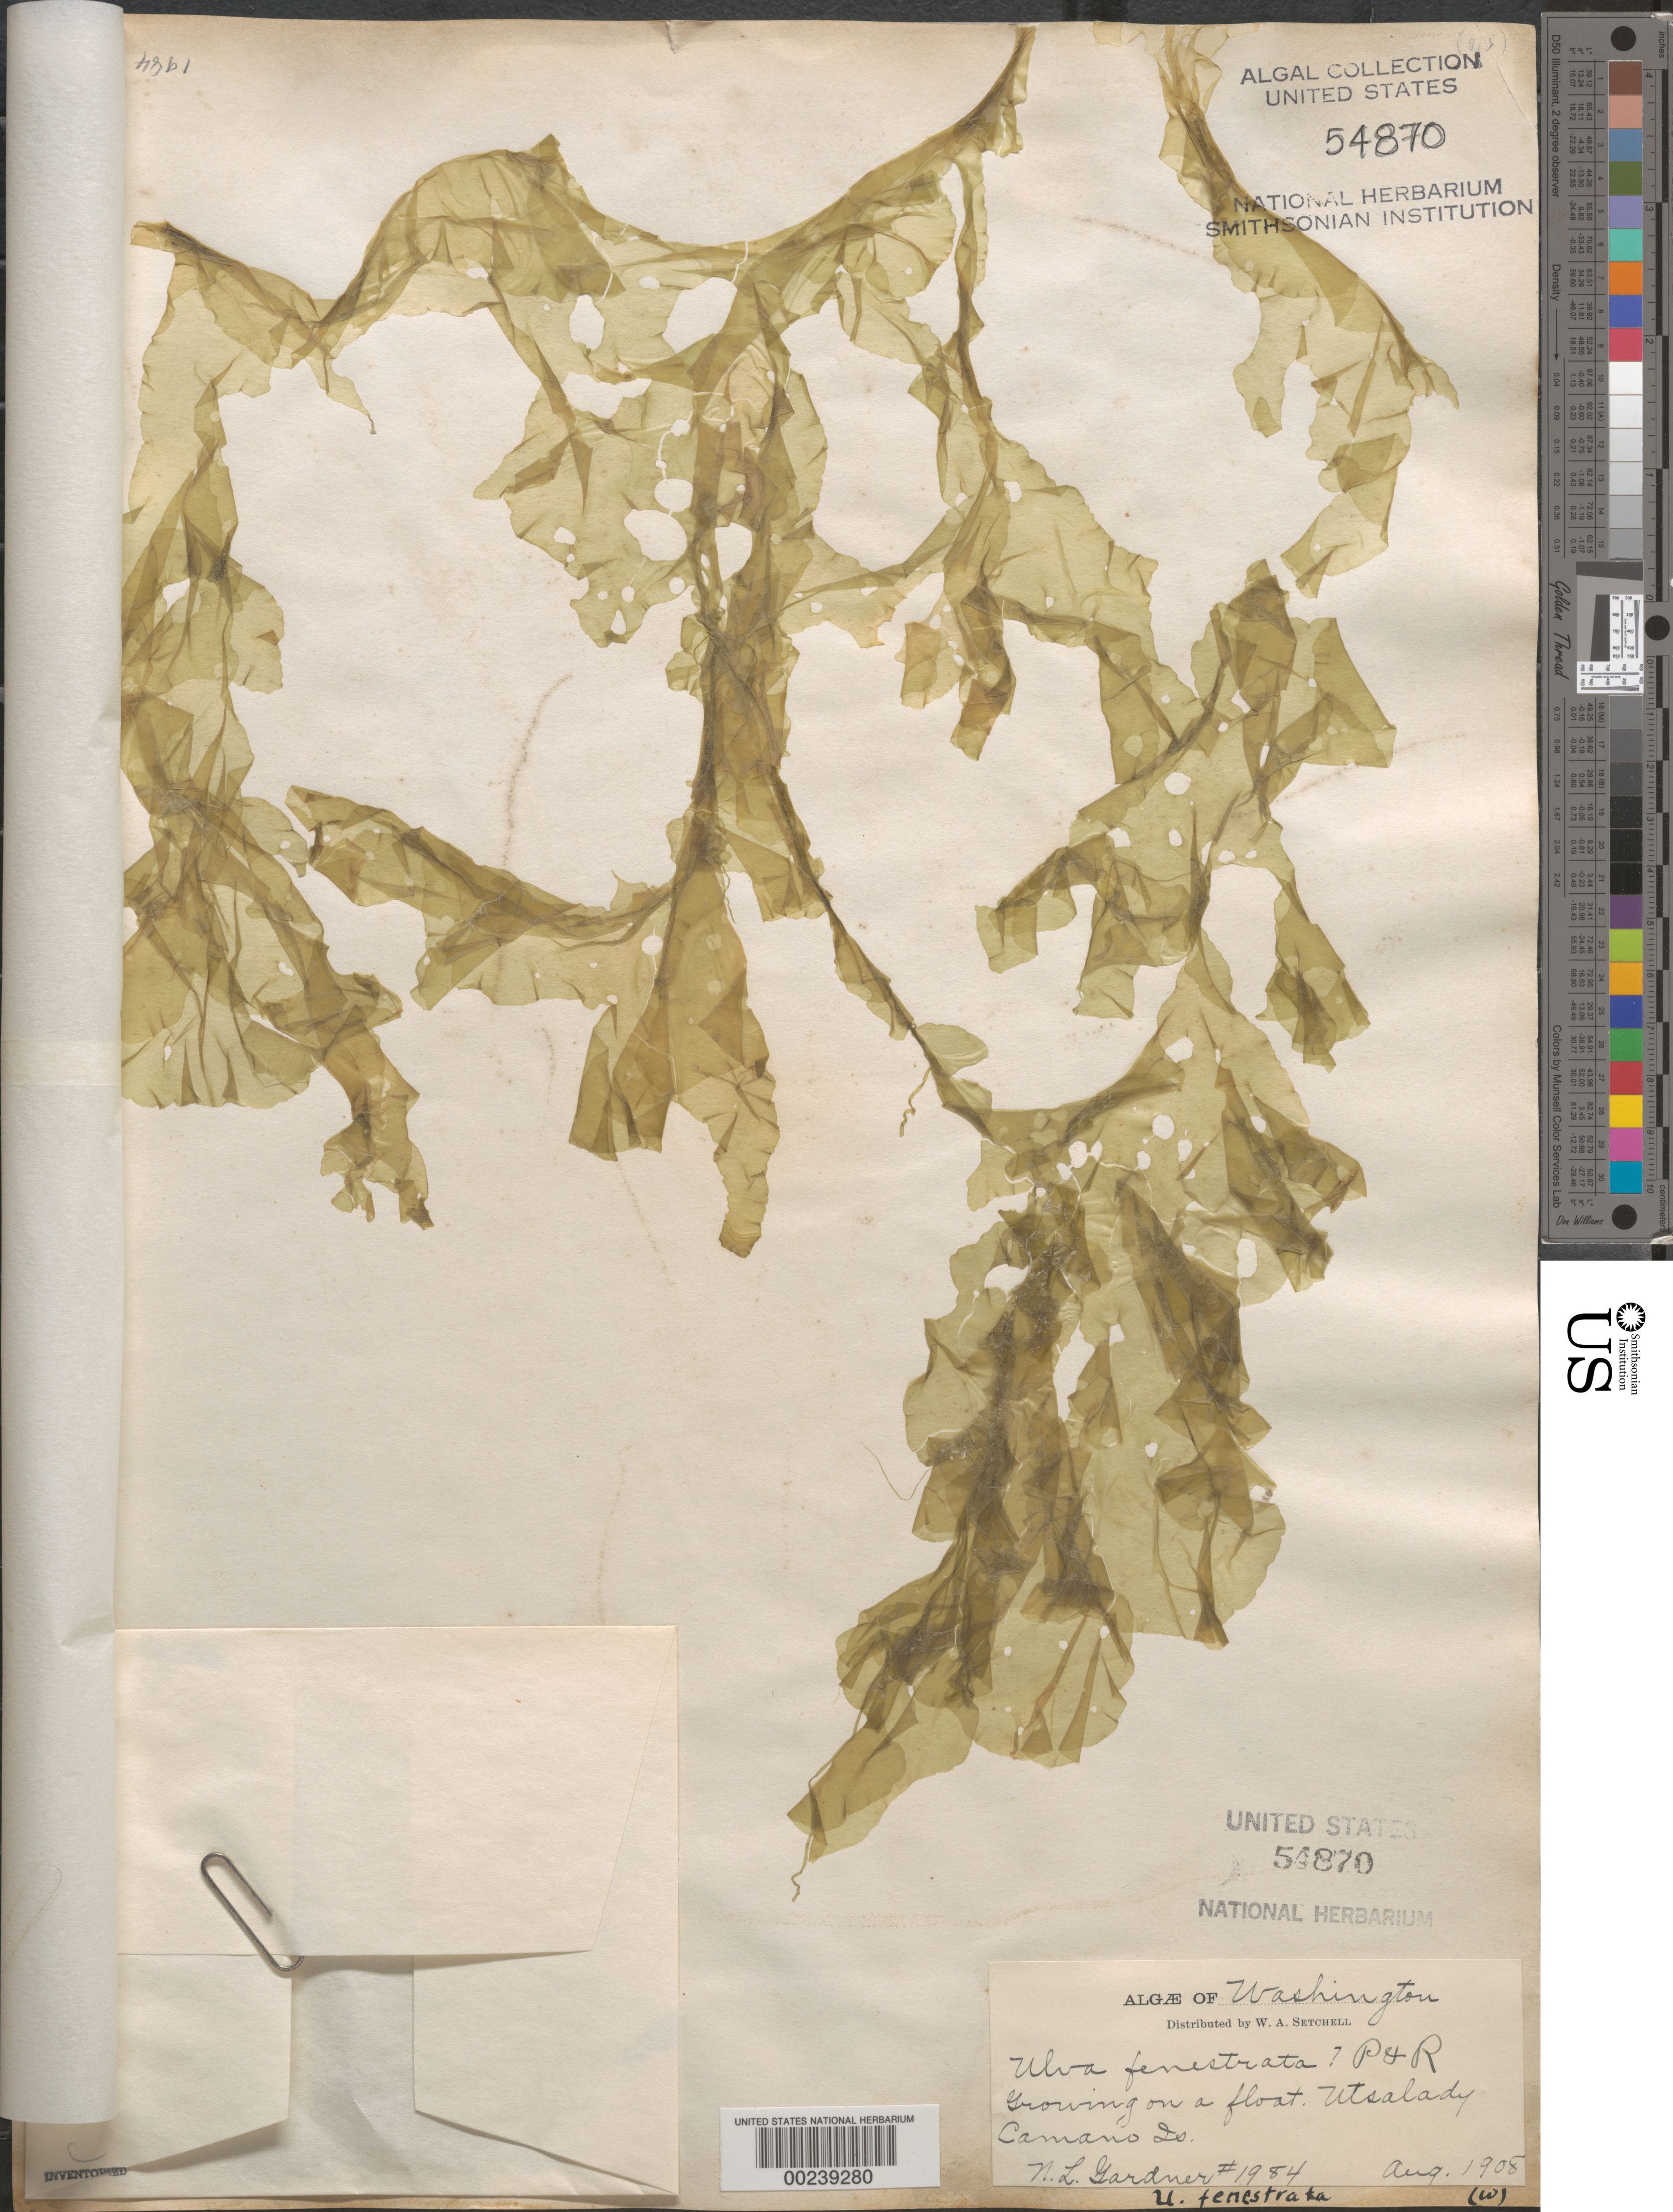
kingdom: Plantae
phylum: Chlorophyta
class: Ulvophyceae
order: Ulvales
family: Ulvaceae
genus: Ulva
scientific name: Ulva fenestrata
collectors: N. Gardner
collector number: NLG 1984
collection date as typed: Aug 1908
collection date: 1908-08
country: United States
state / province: Washington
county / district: Island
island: Camano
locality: Utsalady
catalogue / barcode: US 54870